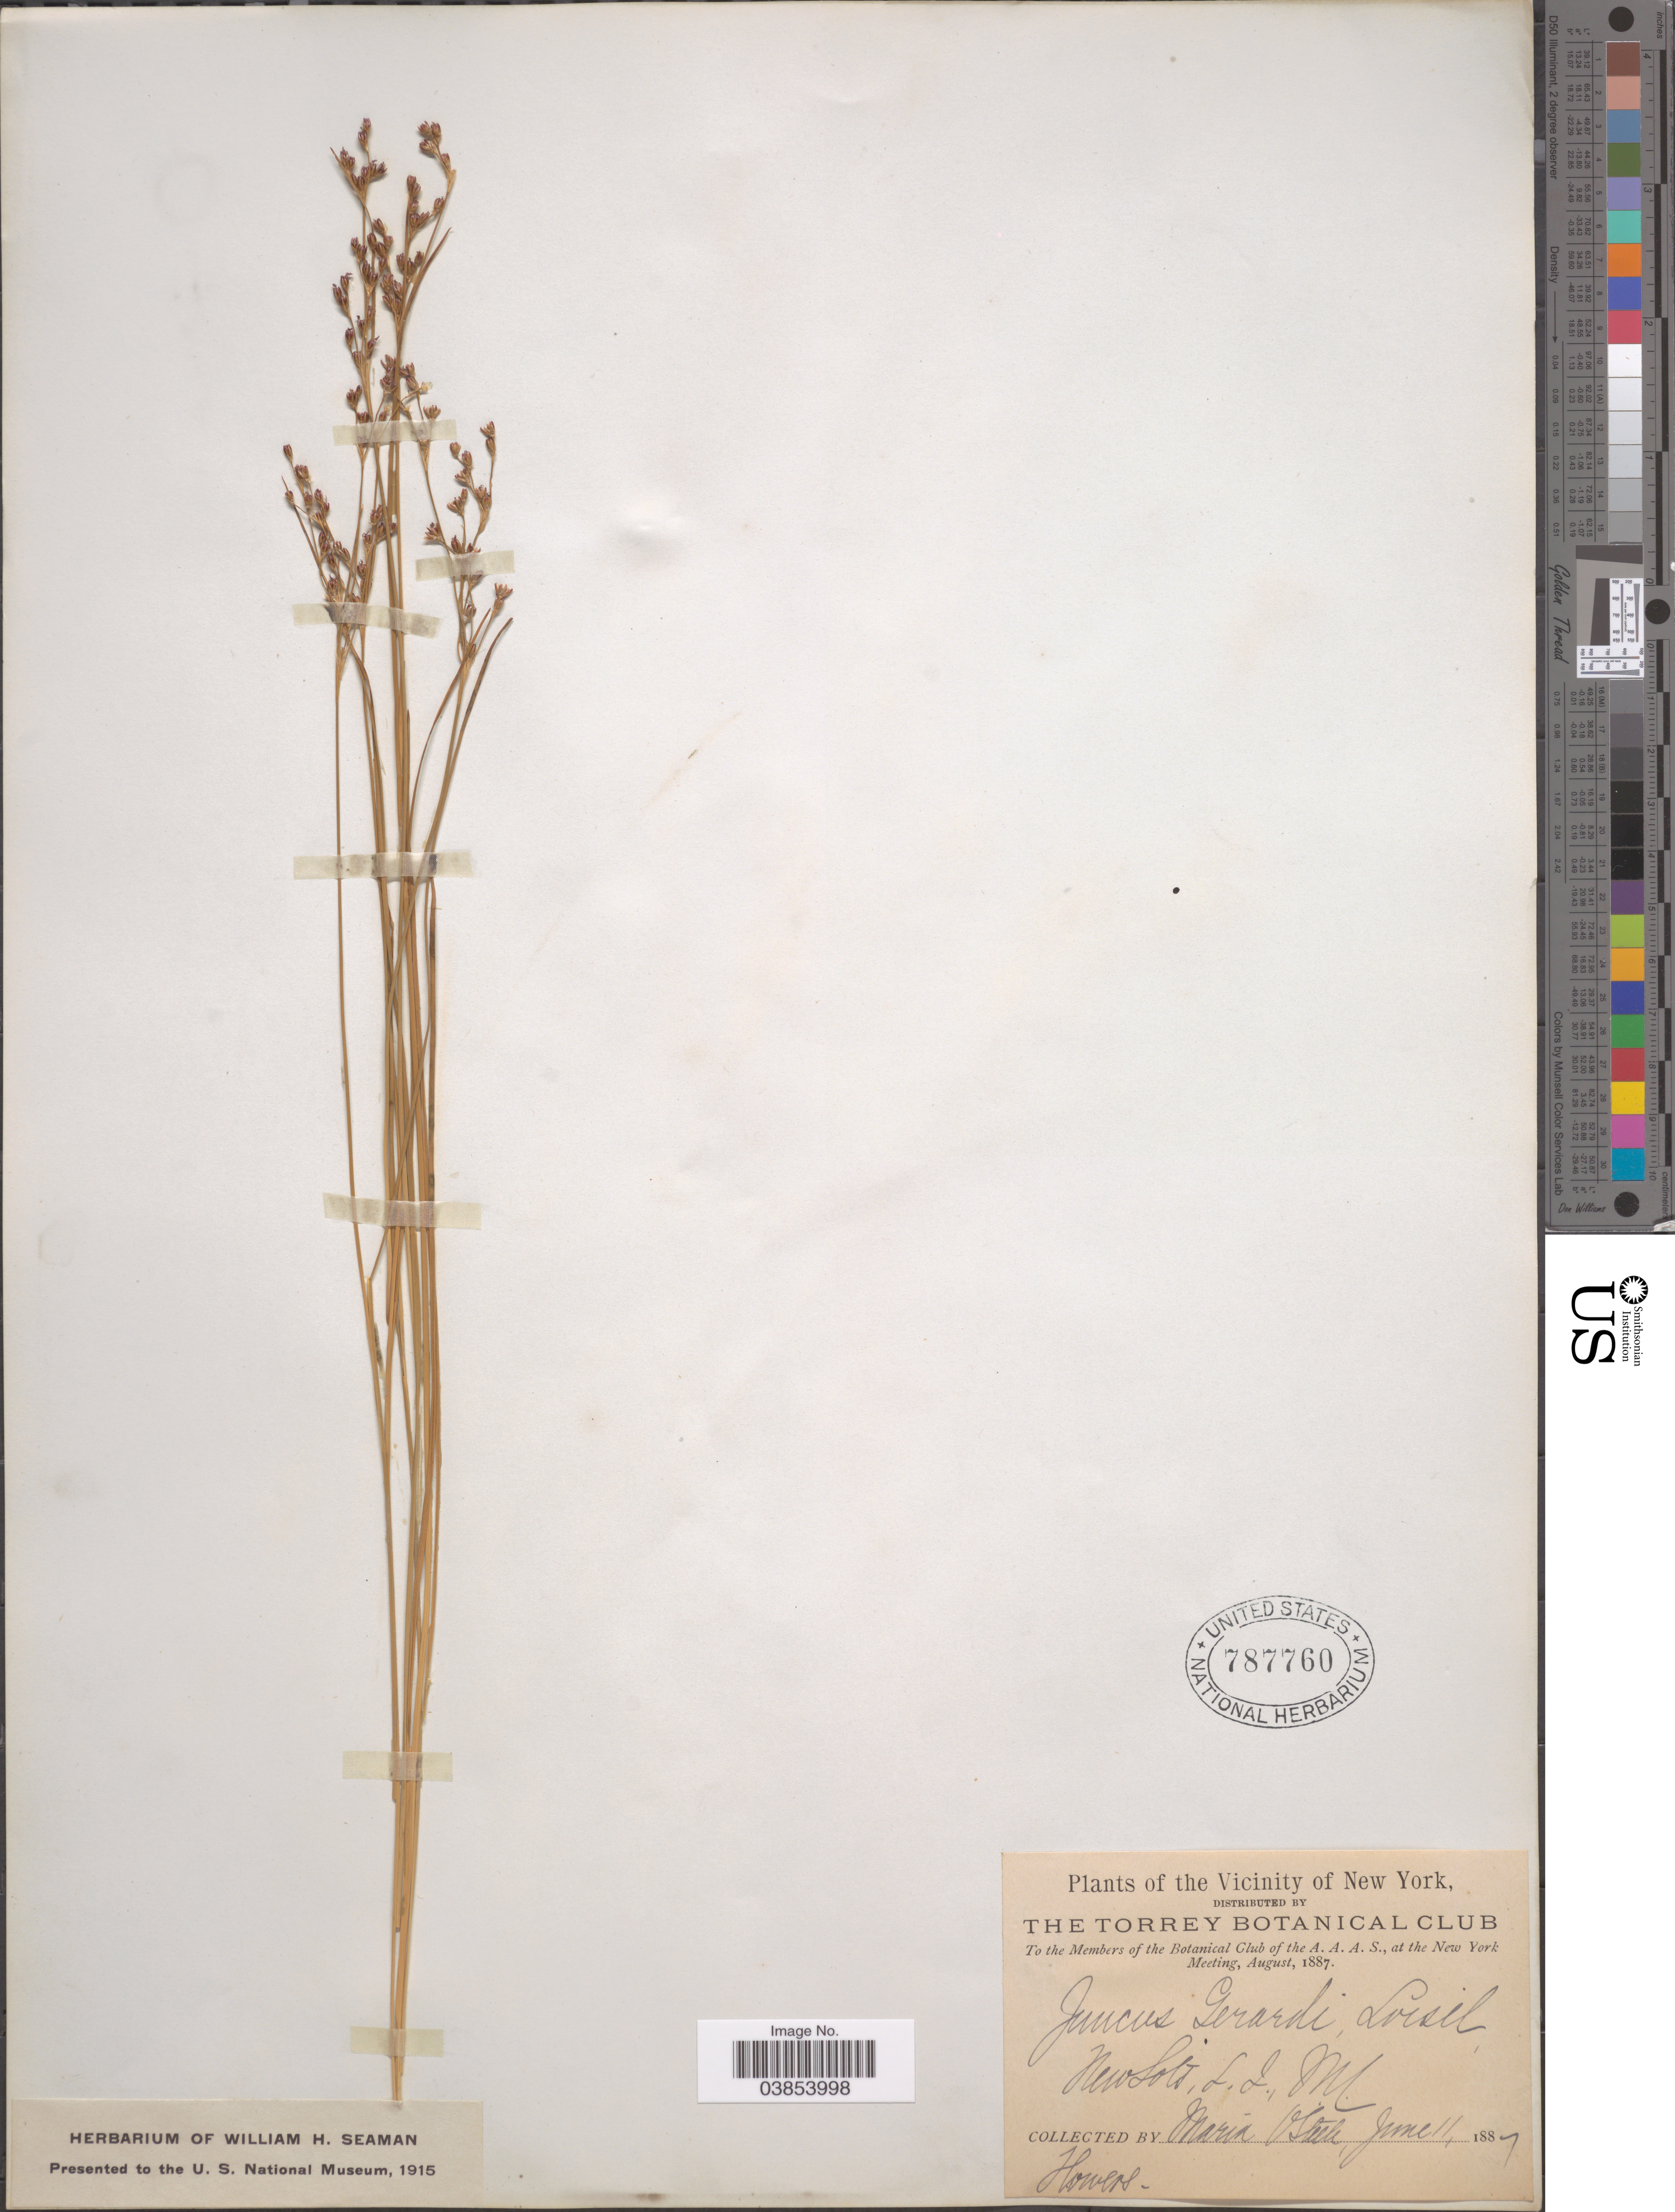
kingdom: Plantae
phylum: Tracheophyta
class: Liliopsida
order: Poales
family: Juncaceae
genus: Juncus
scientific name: Juncus gerardi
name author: Loisel.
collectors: M. O. Steele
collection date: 1887-06-11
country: United States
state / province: New York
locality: Vicinity of New York. New Lots, L.I..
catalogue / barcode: US 787760